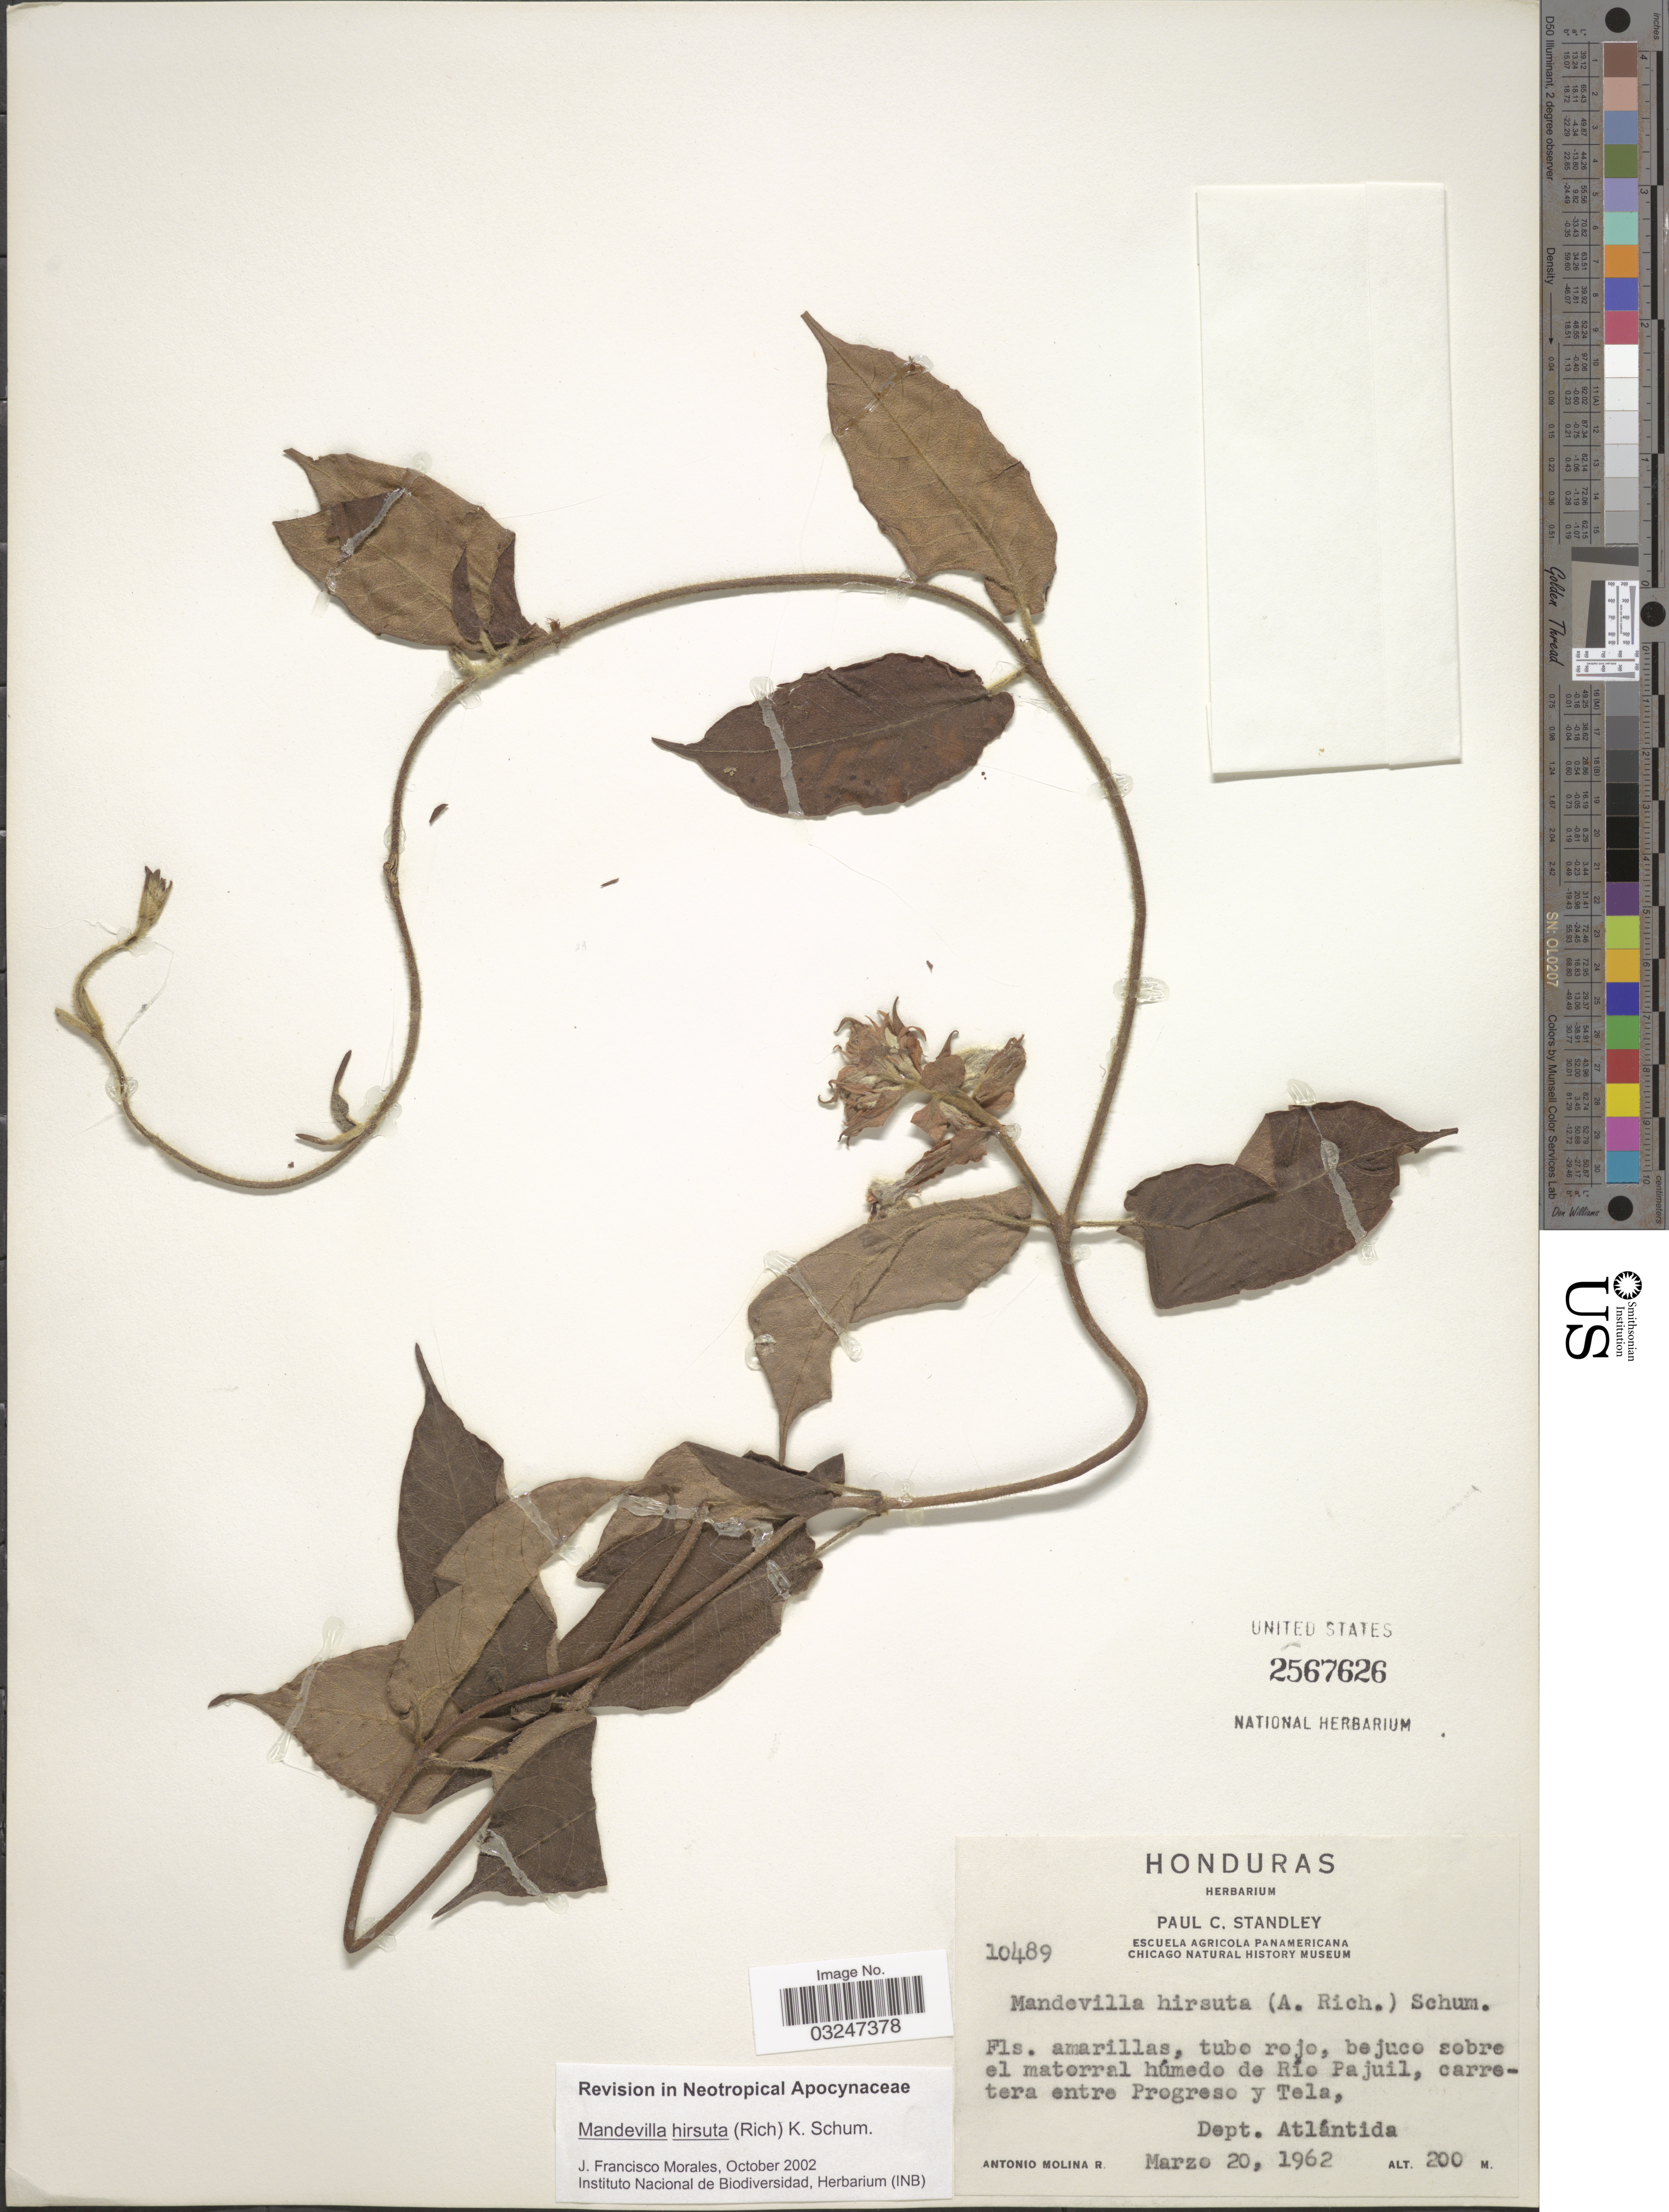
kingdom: Plantae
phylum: Tracheophyta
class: Magnoliopsida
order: Gentianales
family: Apocynaceae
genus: Mandevilla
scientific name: Mandevilla hirsuta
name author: (Rich.) K. Schum.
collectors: A. Molina R.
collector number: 10489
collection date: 1962-03-20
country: Honduras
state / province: Atlántida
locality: Bejuco sobre el matorral húmedo de Río Pajuil, carretera entre Progreso y Tela, Dept. Atlántida.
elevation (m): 200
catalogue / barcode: US 2567626